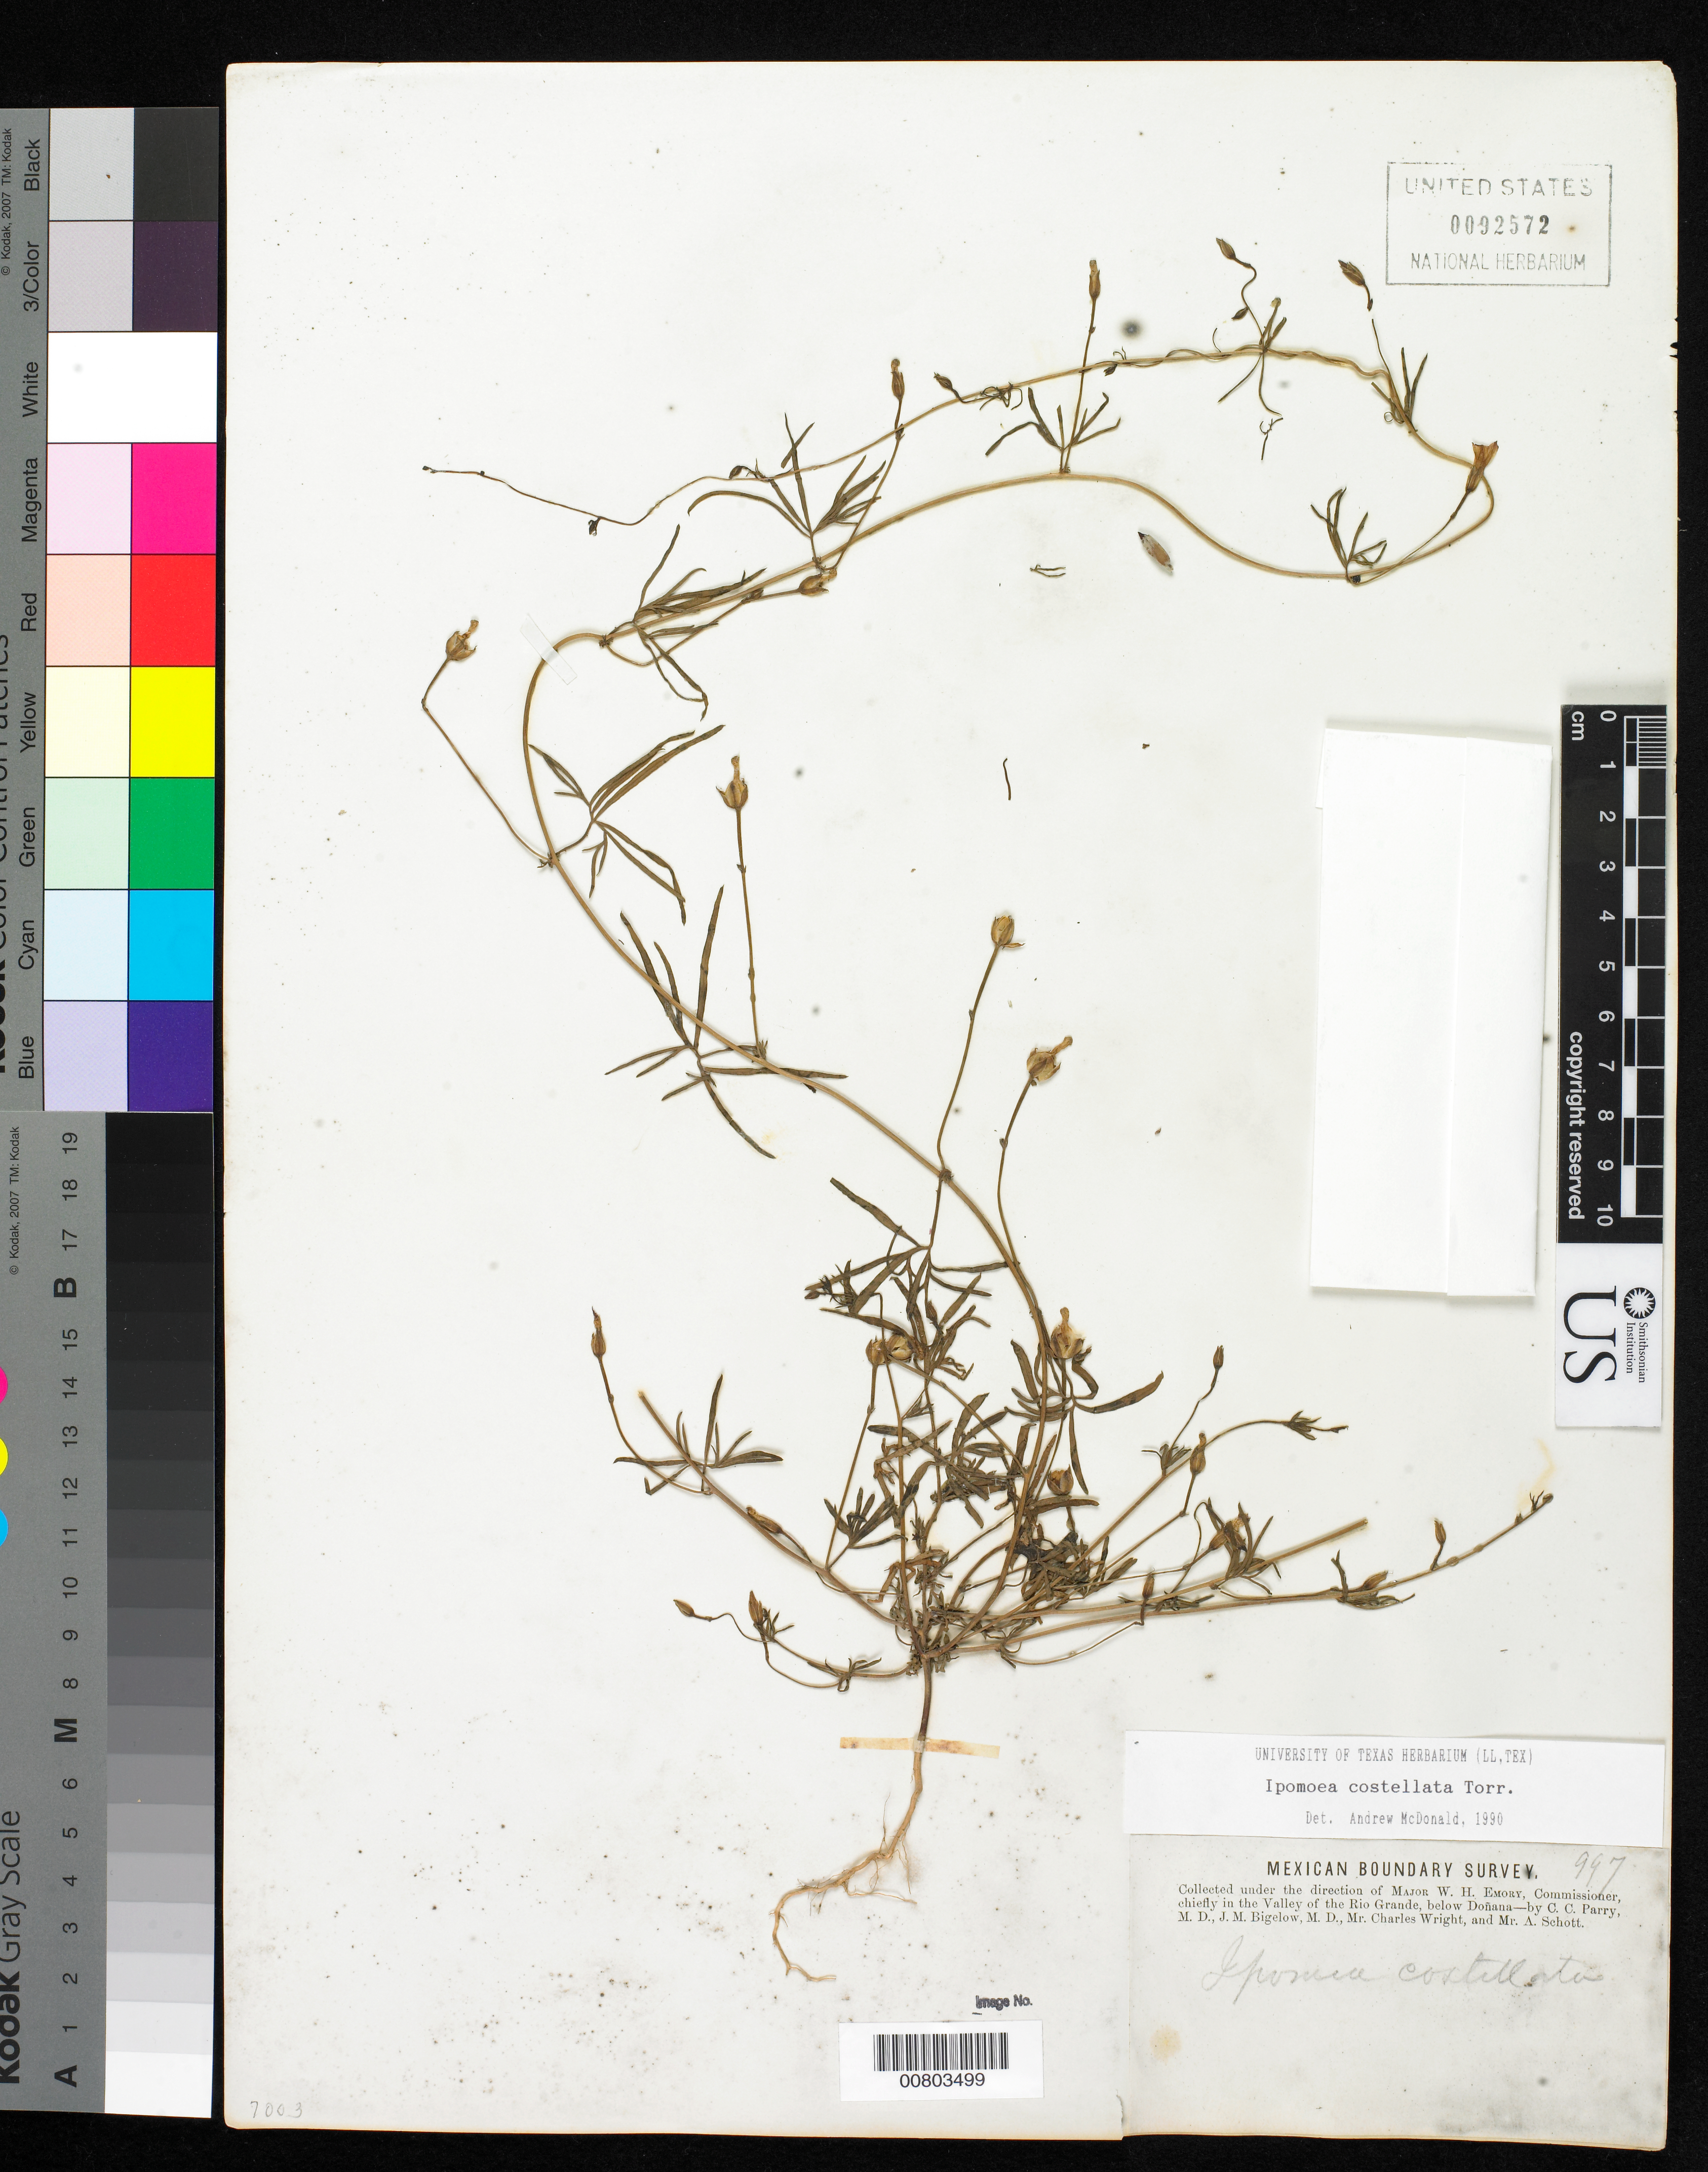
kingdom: Plantae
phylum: Tracheophyta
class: Magnoliopsida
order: Solanales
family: Convolvulaceae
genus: Ipomoea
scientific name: Ipomoea costellata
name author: Torr.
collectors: C. C. Parry, J. M. Bigelow, C. Wright & A. C. V. Schott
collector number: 997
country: United States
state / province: New Mexico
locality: Valley of the Rio Grande, below Doñana, New Mexico.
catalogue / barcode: US 92572